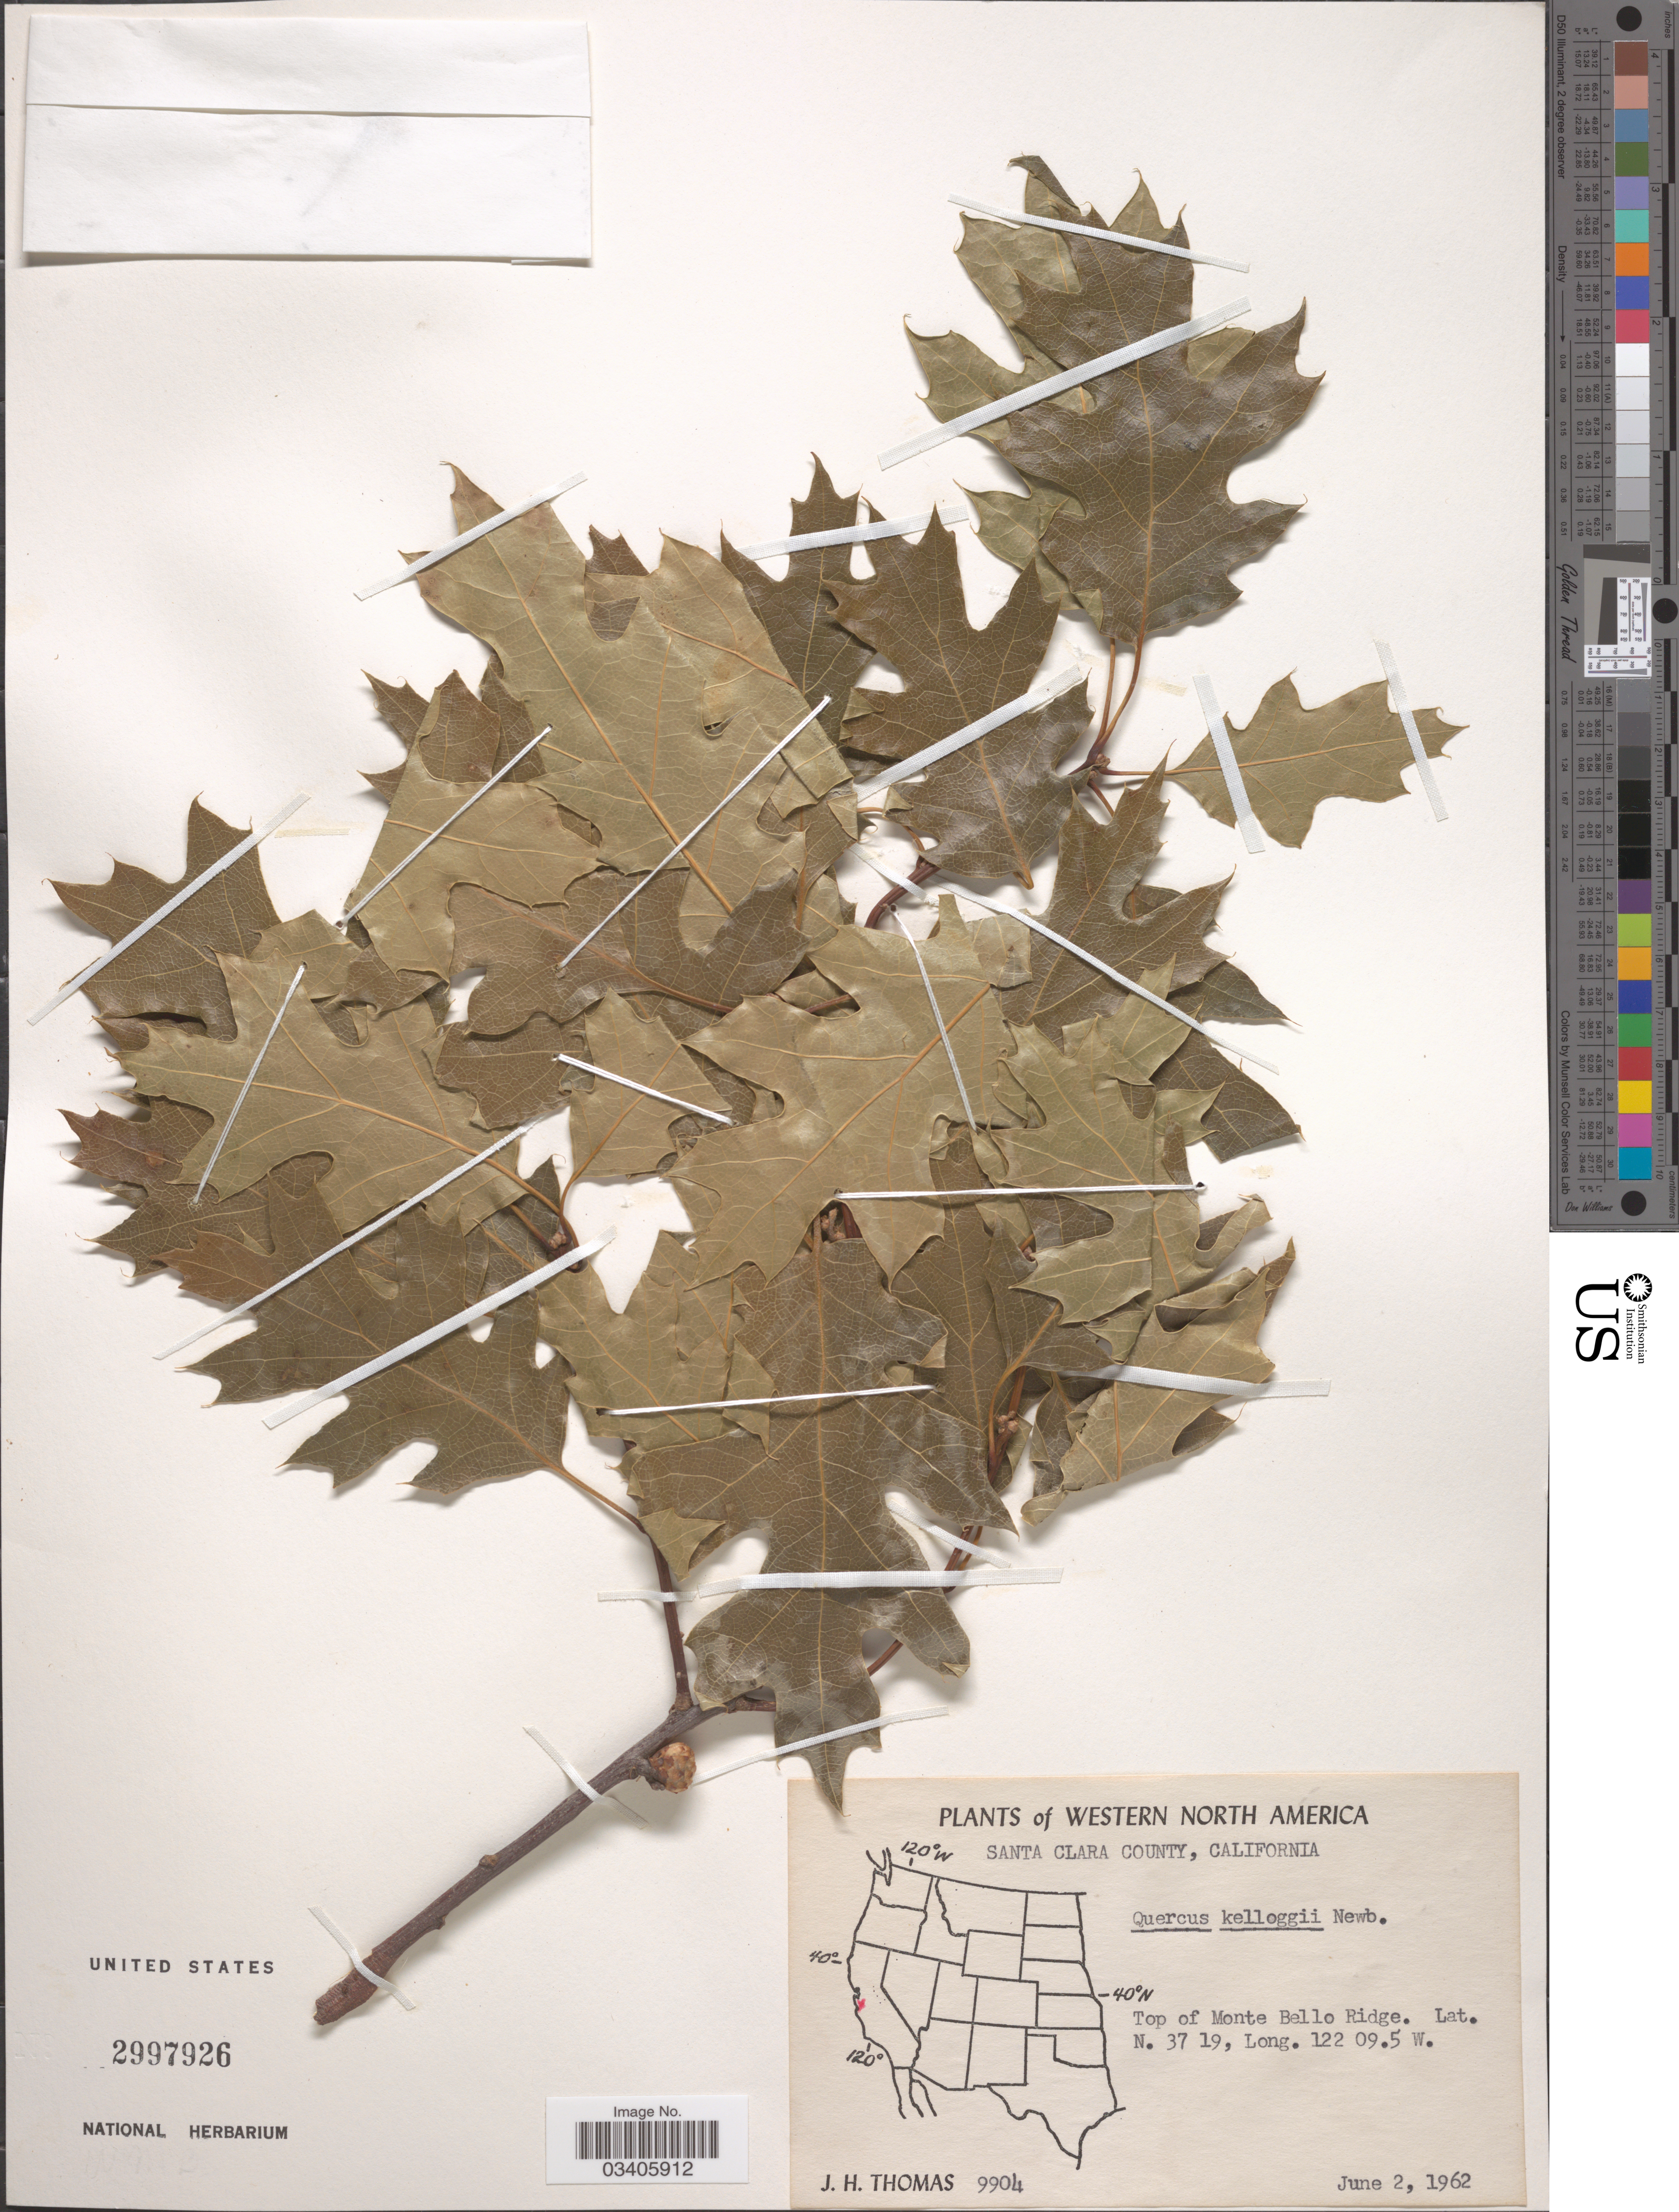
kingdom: Plantae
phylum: Tracheophyta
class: Magnoliopsida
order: Fagales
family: Fagaceae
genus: Quercus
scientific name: Quercus kelloggii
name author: Newb.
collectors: J. H. Thomas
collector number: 9904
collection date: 1962-06-02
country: United States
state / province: California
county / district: Santa Clara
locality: Western North America. Santa Clara County. Top of Monte Bello Ridge.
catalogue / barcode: US 2997926